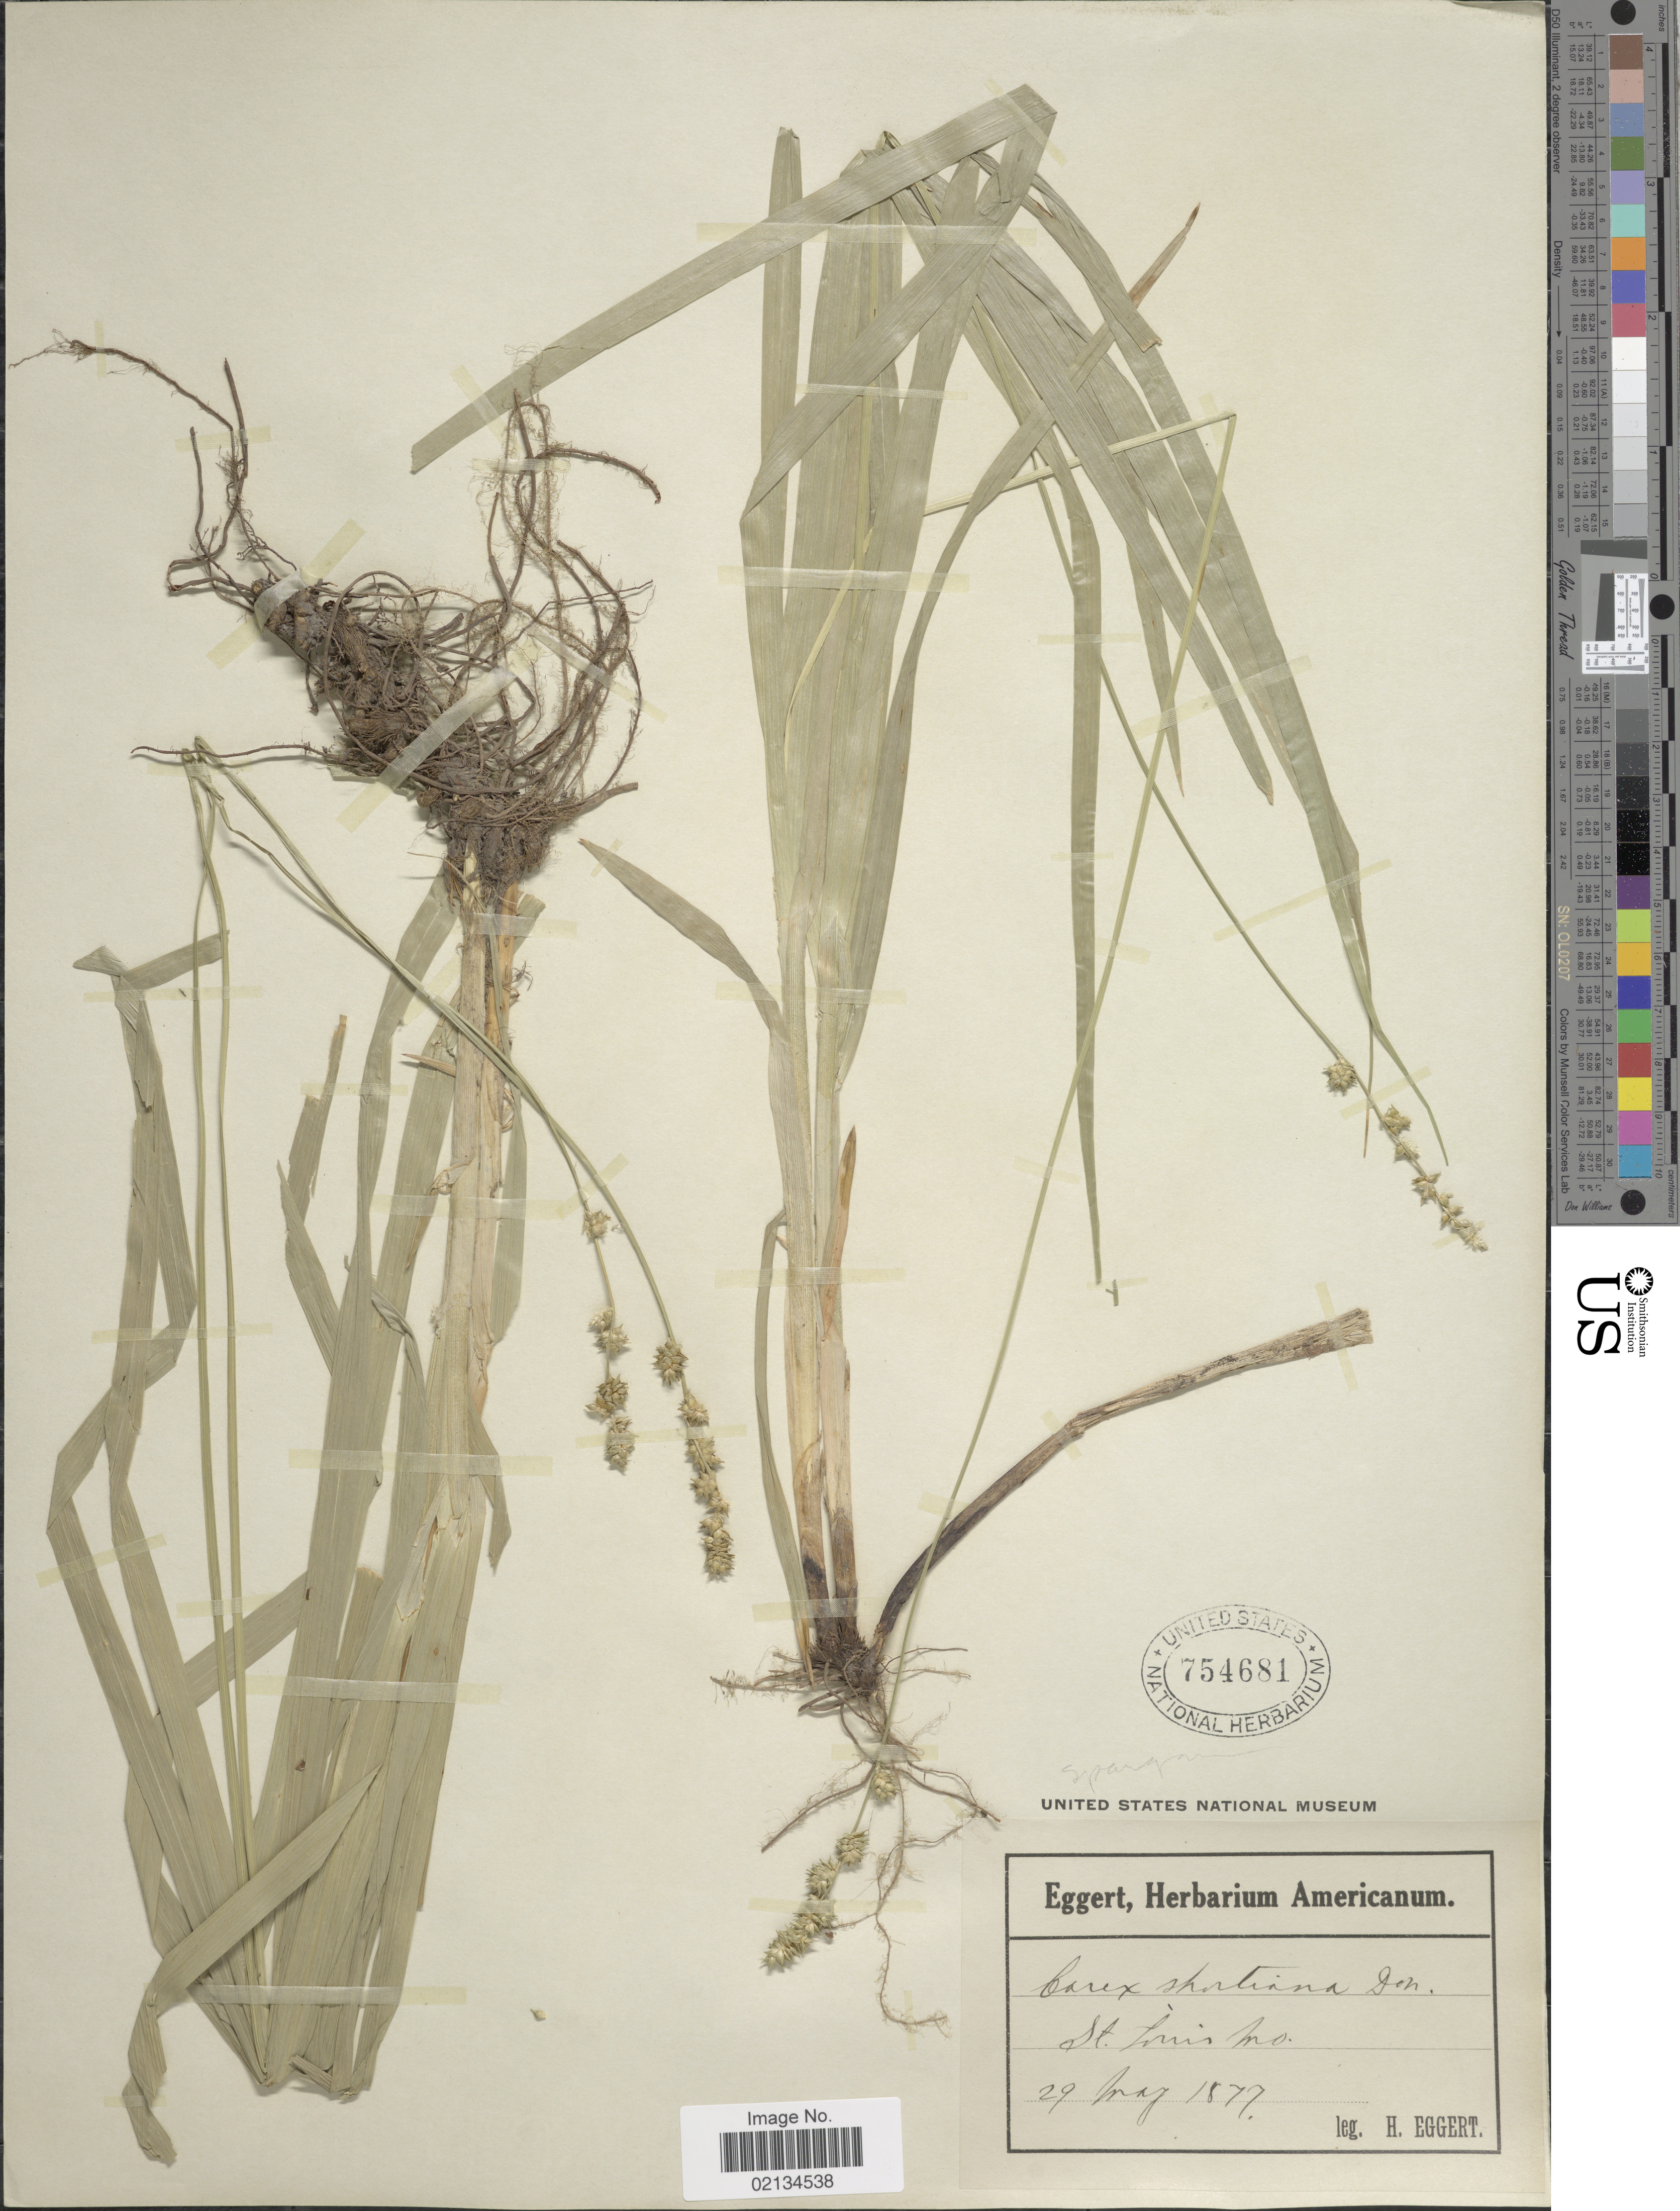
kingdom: Plantae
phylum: Tracheophyta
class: Liliopsida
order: Poales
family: Cyperaceae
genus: Carex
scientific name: Carex sparganioides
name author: Muhl. ex Willd.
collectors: H. Eggert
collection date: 1877-05-29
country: United States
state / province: Missouri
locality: St. Louis.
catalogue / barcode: US 754681